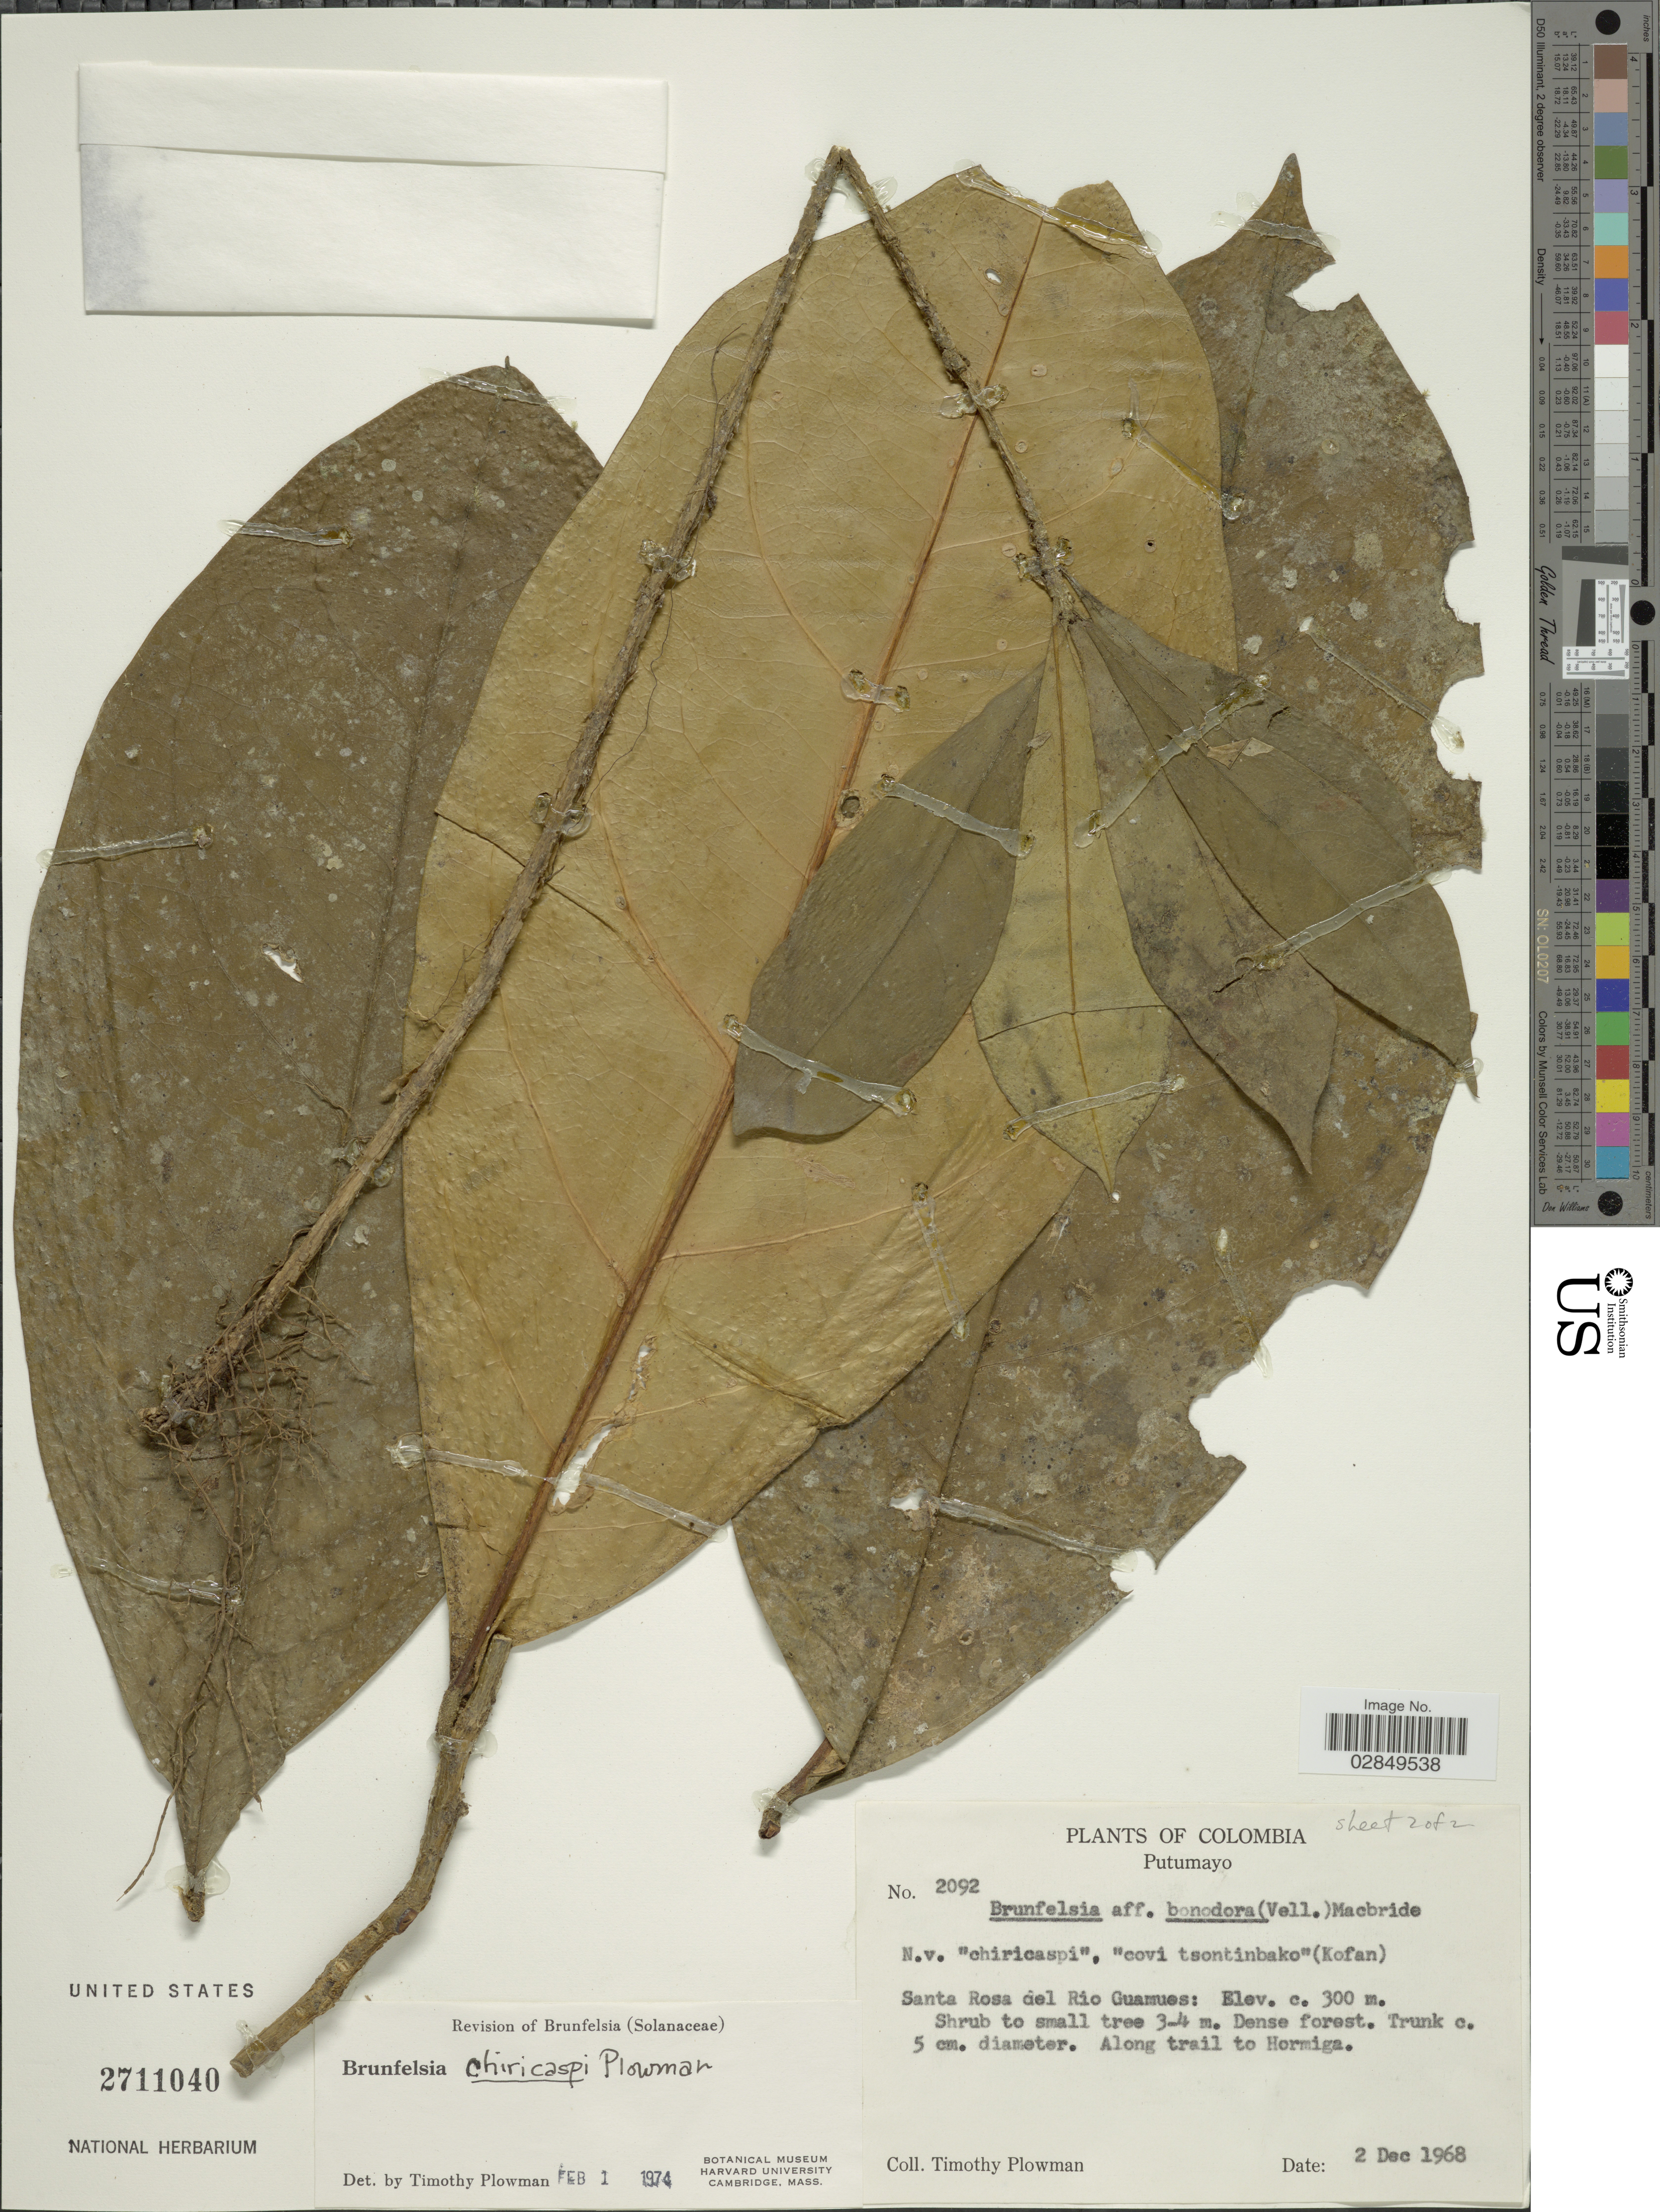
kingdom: Plantae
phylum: Tracheophyta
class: Magnoliopsida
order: Solanales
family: Solanaceae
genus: Brunfelsia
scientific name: Brunfelsia chiricaspi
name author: Plowman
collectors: T. Plowman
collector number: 2092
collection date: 1968-12-02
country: Colombia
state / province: Putumayo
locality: Santa Rosa del Rio Guamues.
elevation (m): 300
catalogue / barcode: US 2711040